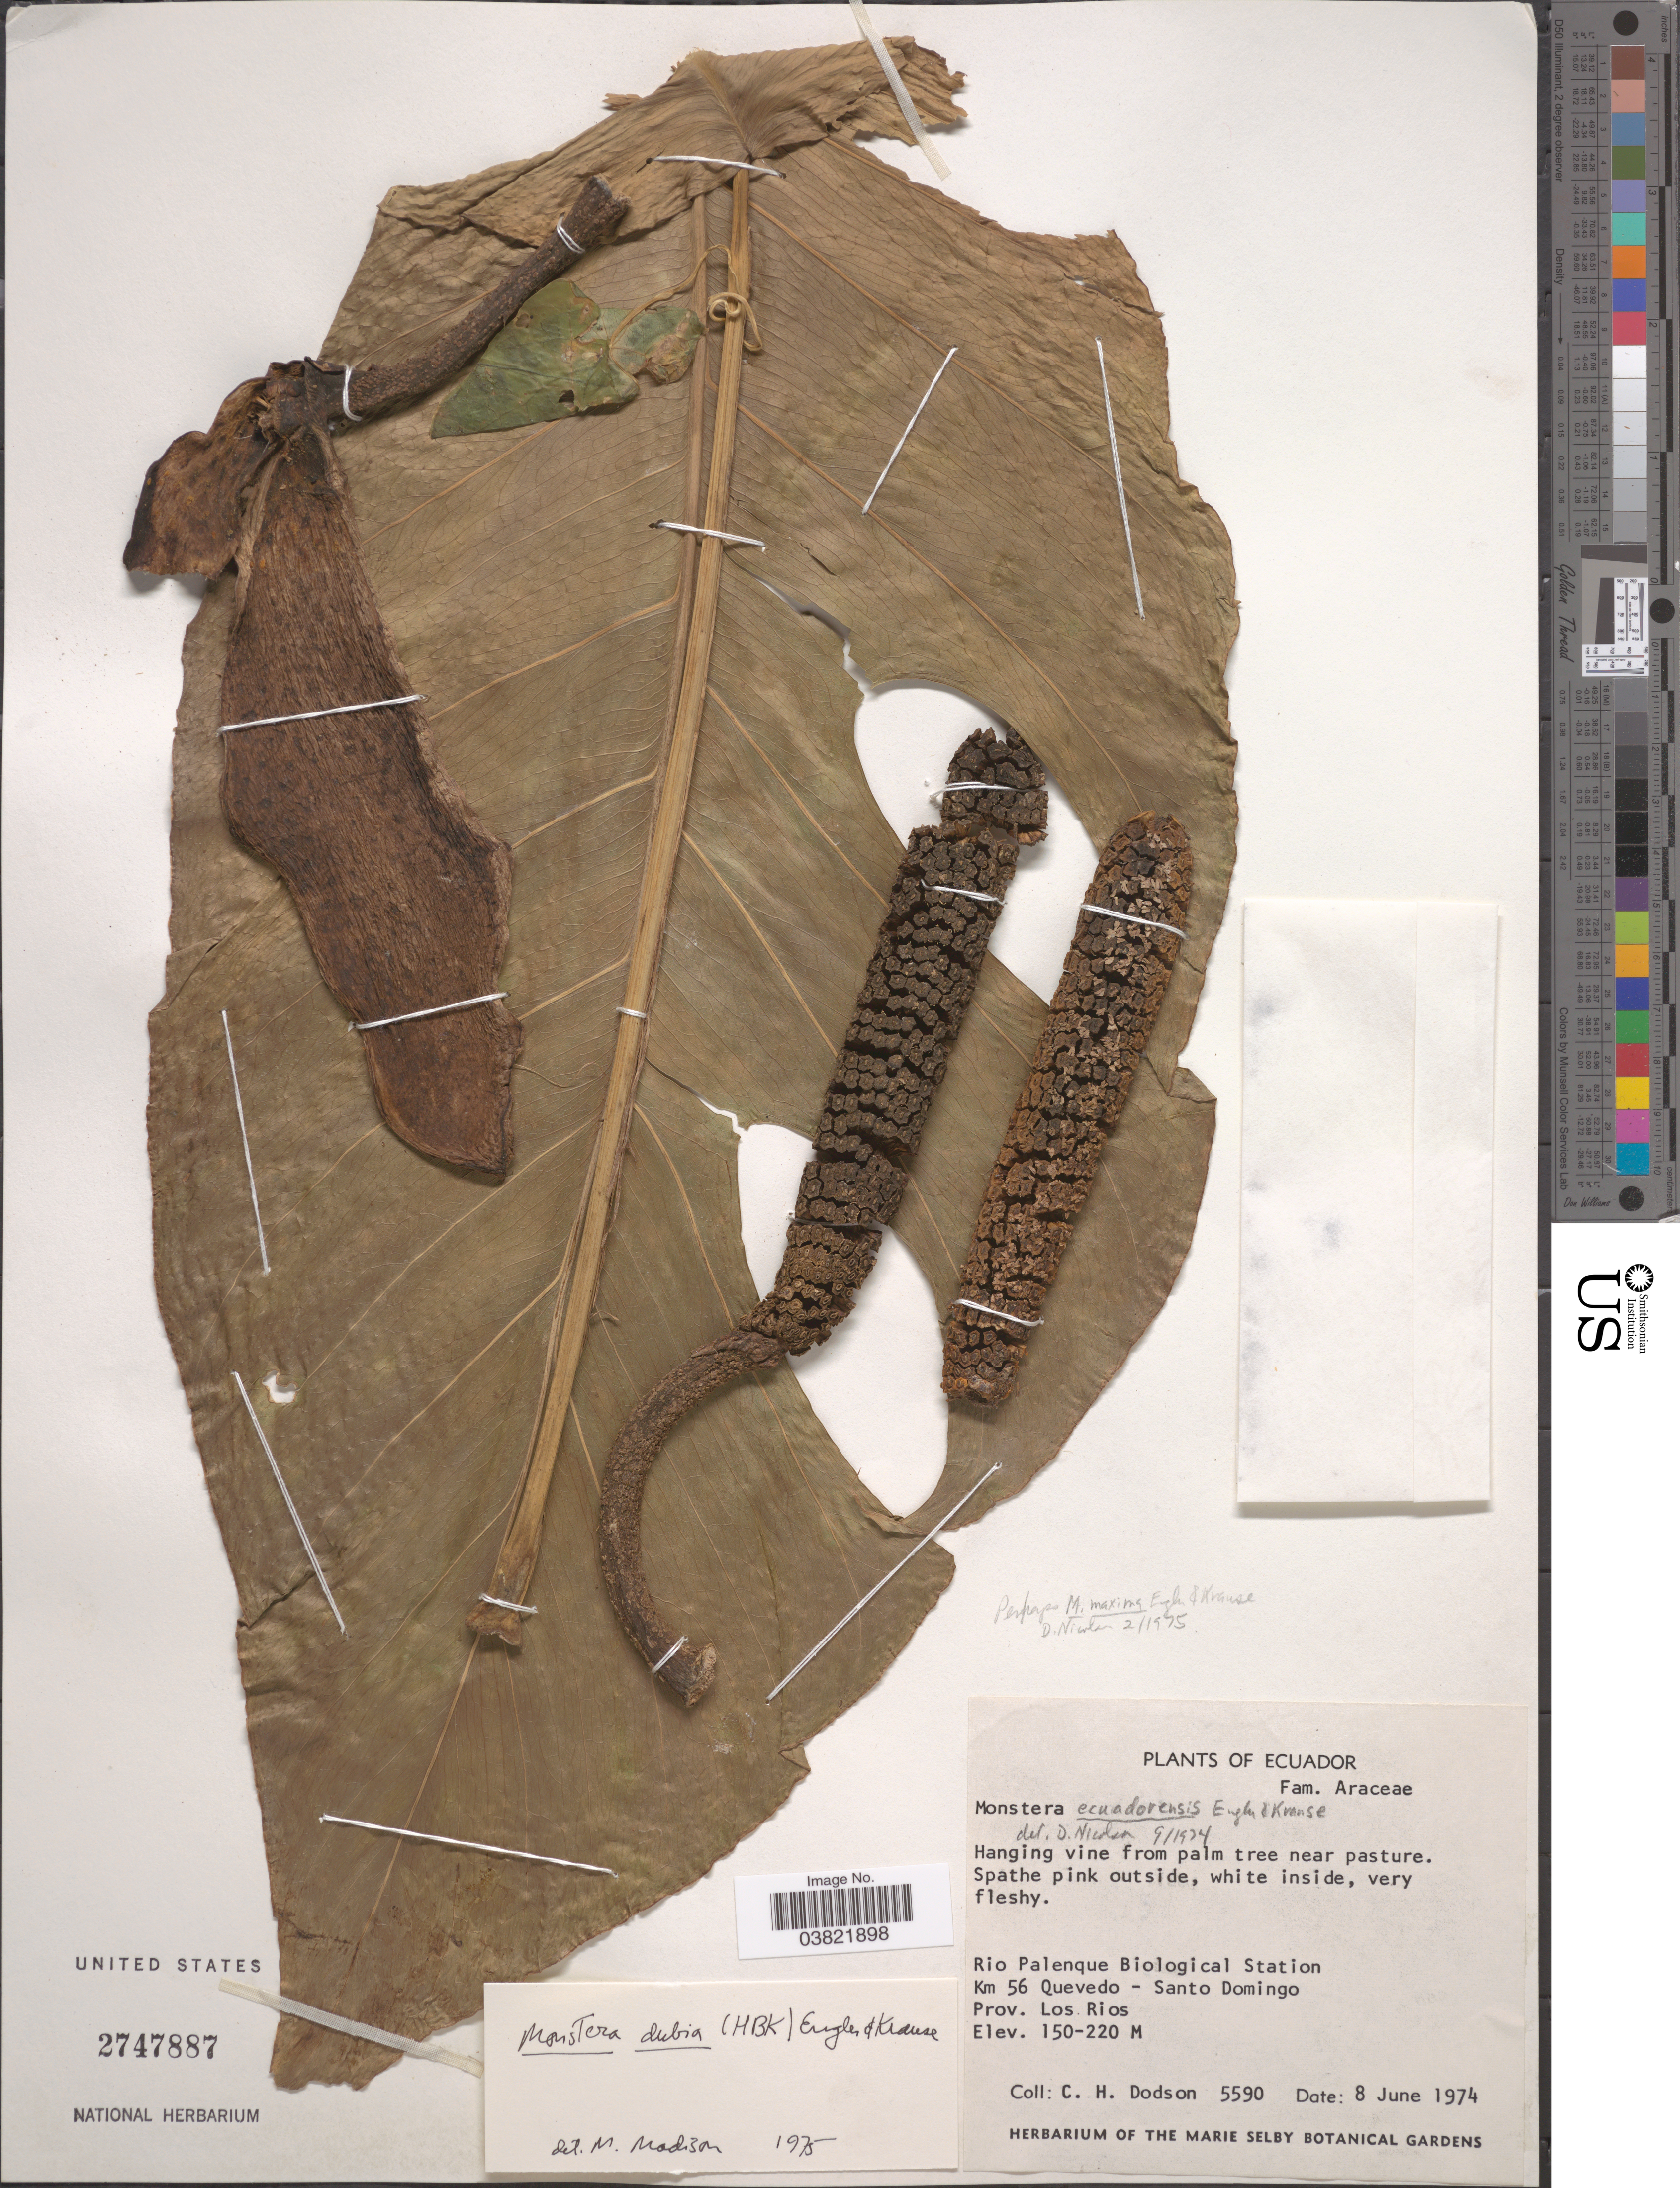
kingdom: Plantae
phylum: Tracheophyta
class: Liliopsida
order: Alismatales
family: Araceae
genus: Monstera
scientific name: Monstera dubia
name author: (Kunth) Engl. & K. Krause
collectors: C. H. Dodson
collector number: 5590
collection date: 1974-06-08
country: Ecuador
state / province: Los Ríos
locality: Rio Palenque Biological Station. Km 56 Quevedo - Santo Domingo.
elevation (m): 150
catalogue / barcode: US 2747887